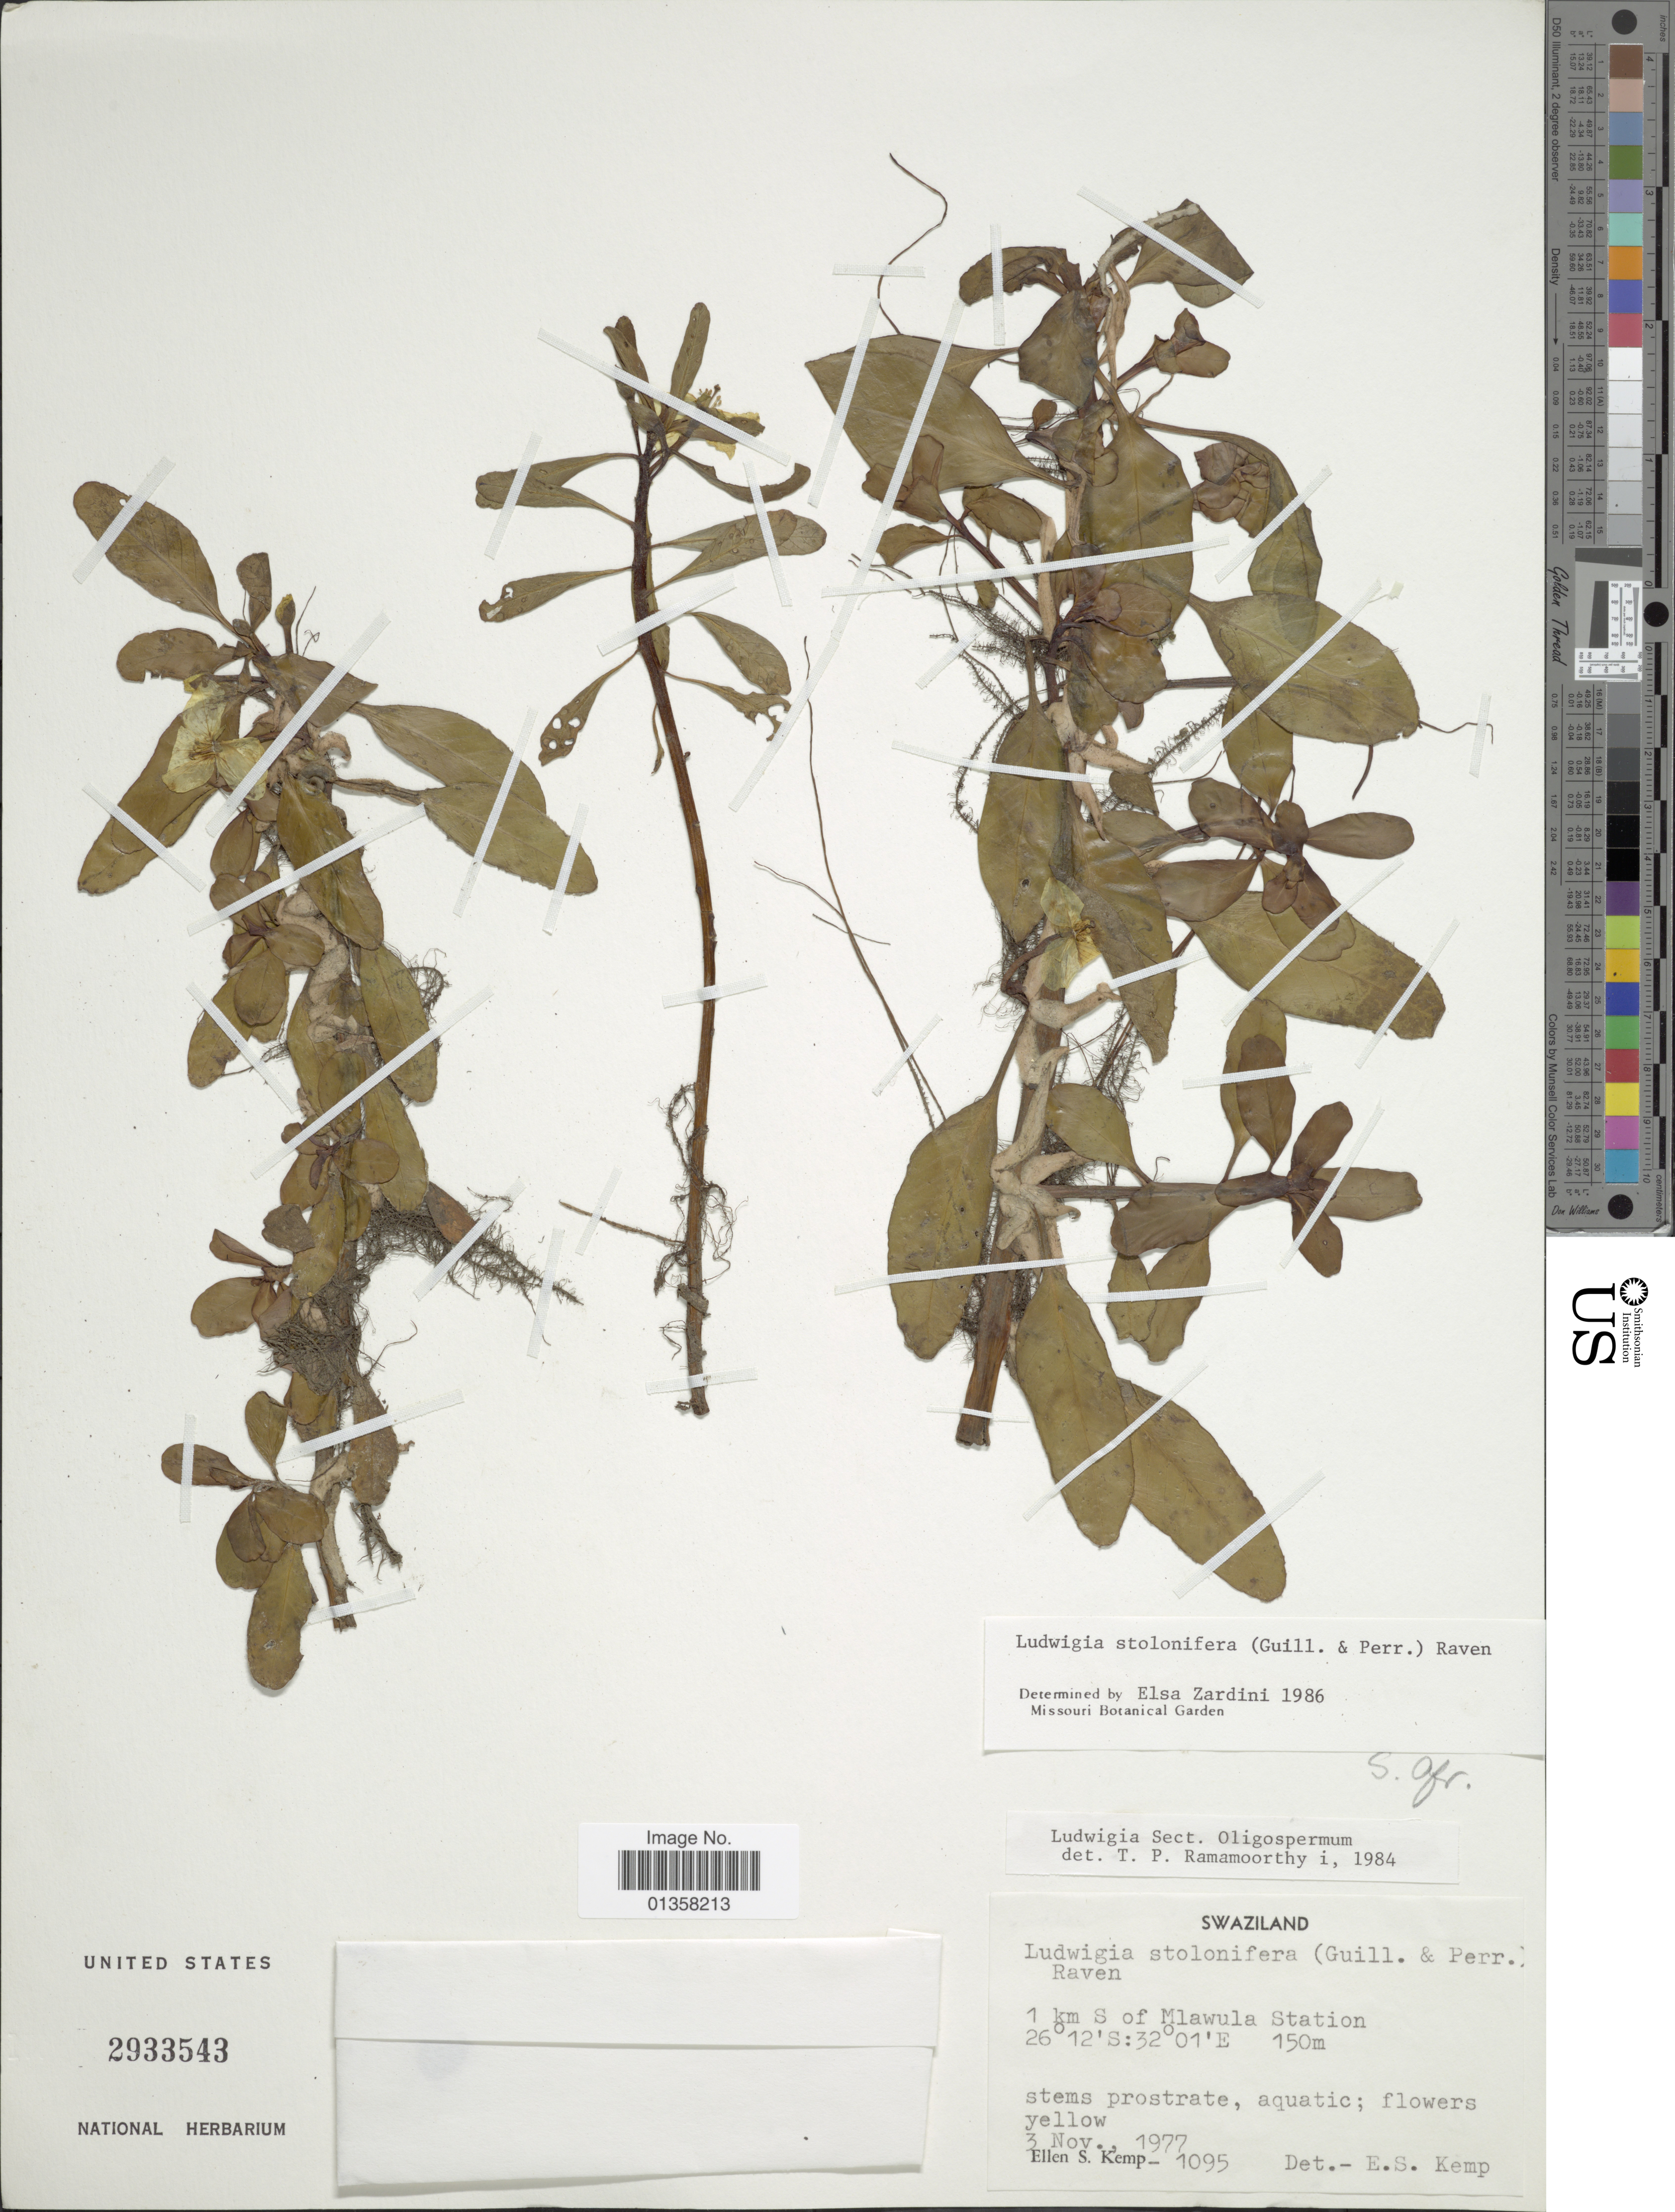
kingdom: Plantae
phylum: Tracheophyta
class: Magnoliopsida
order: Myrtales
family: Onagraceae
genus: Ludwigia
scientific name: Ludwigia stolonifera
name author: (Guill. & Perr.) P.H. Raven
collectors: E. S. Kemp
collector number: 1095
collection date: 1977-11-03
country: Eswatini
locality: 1 km S of Mlawula Station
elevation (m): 150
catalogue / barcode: US 2933543